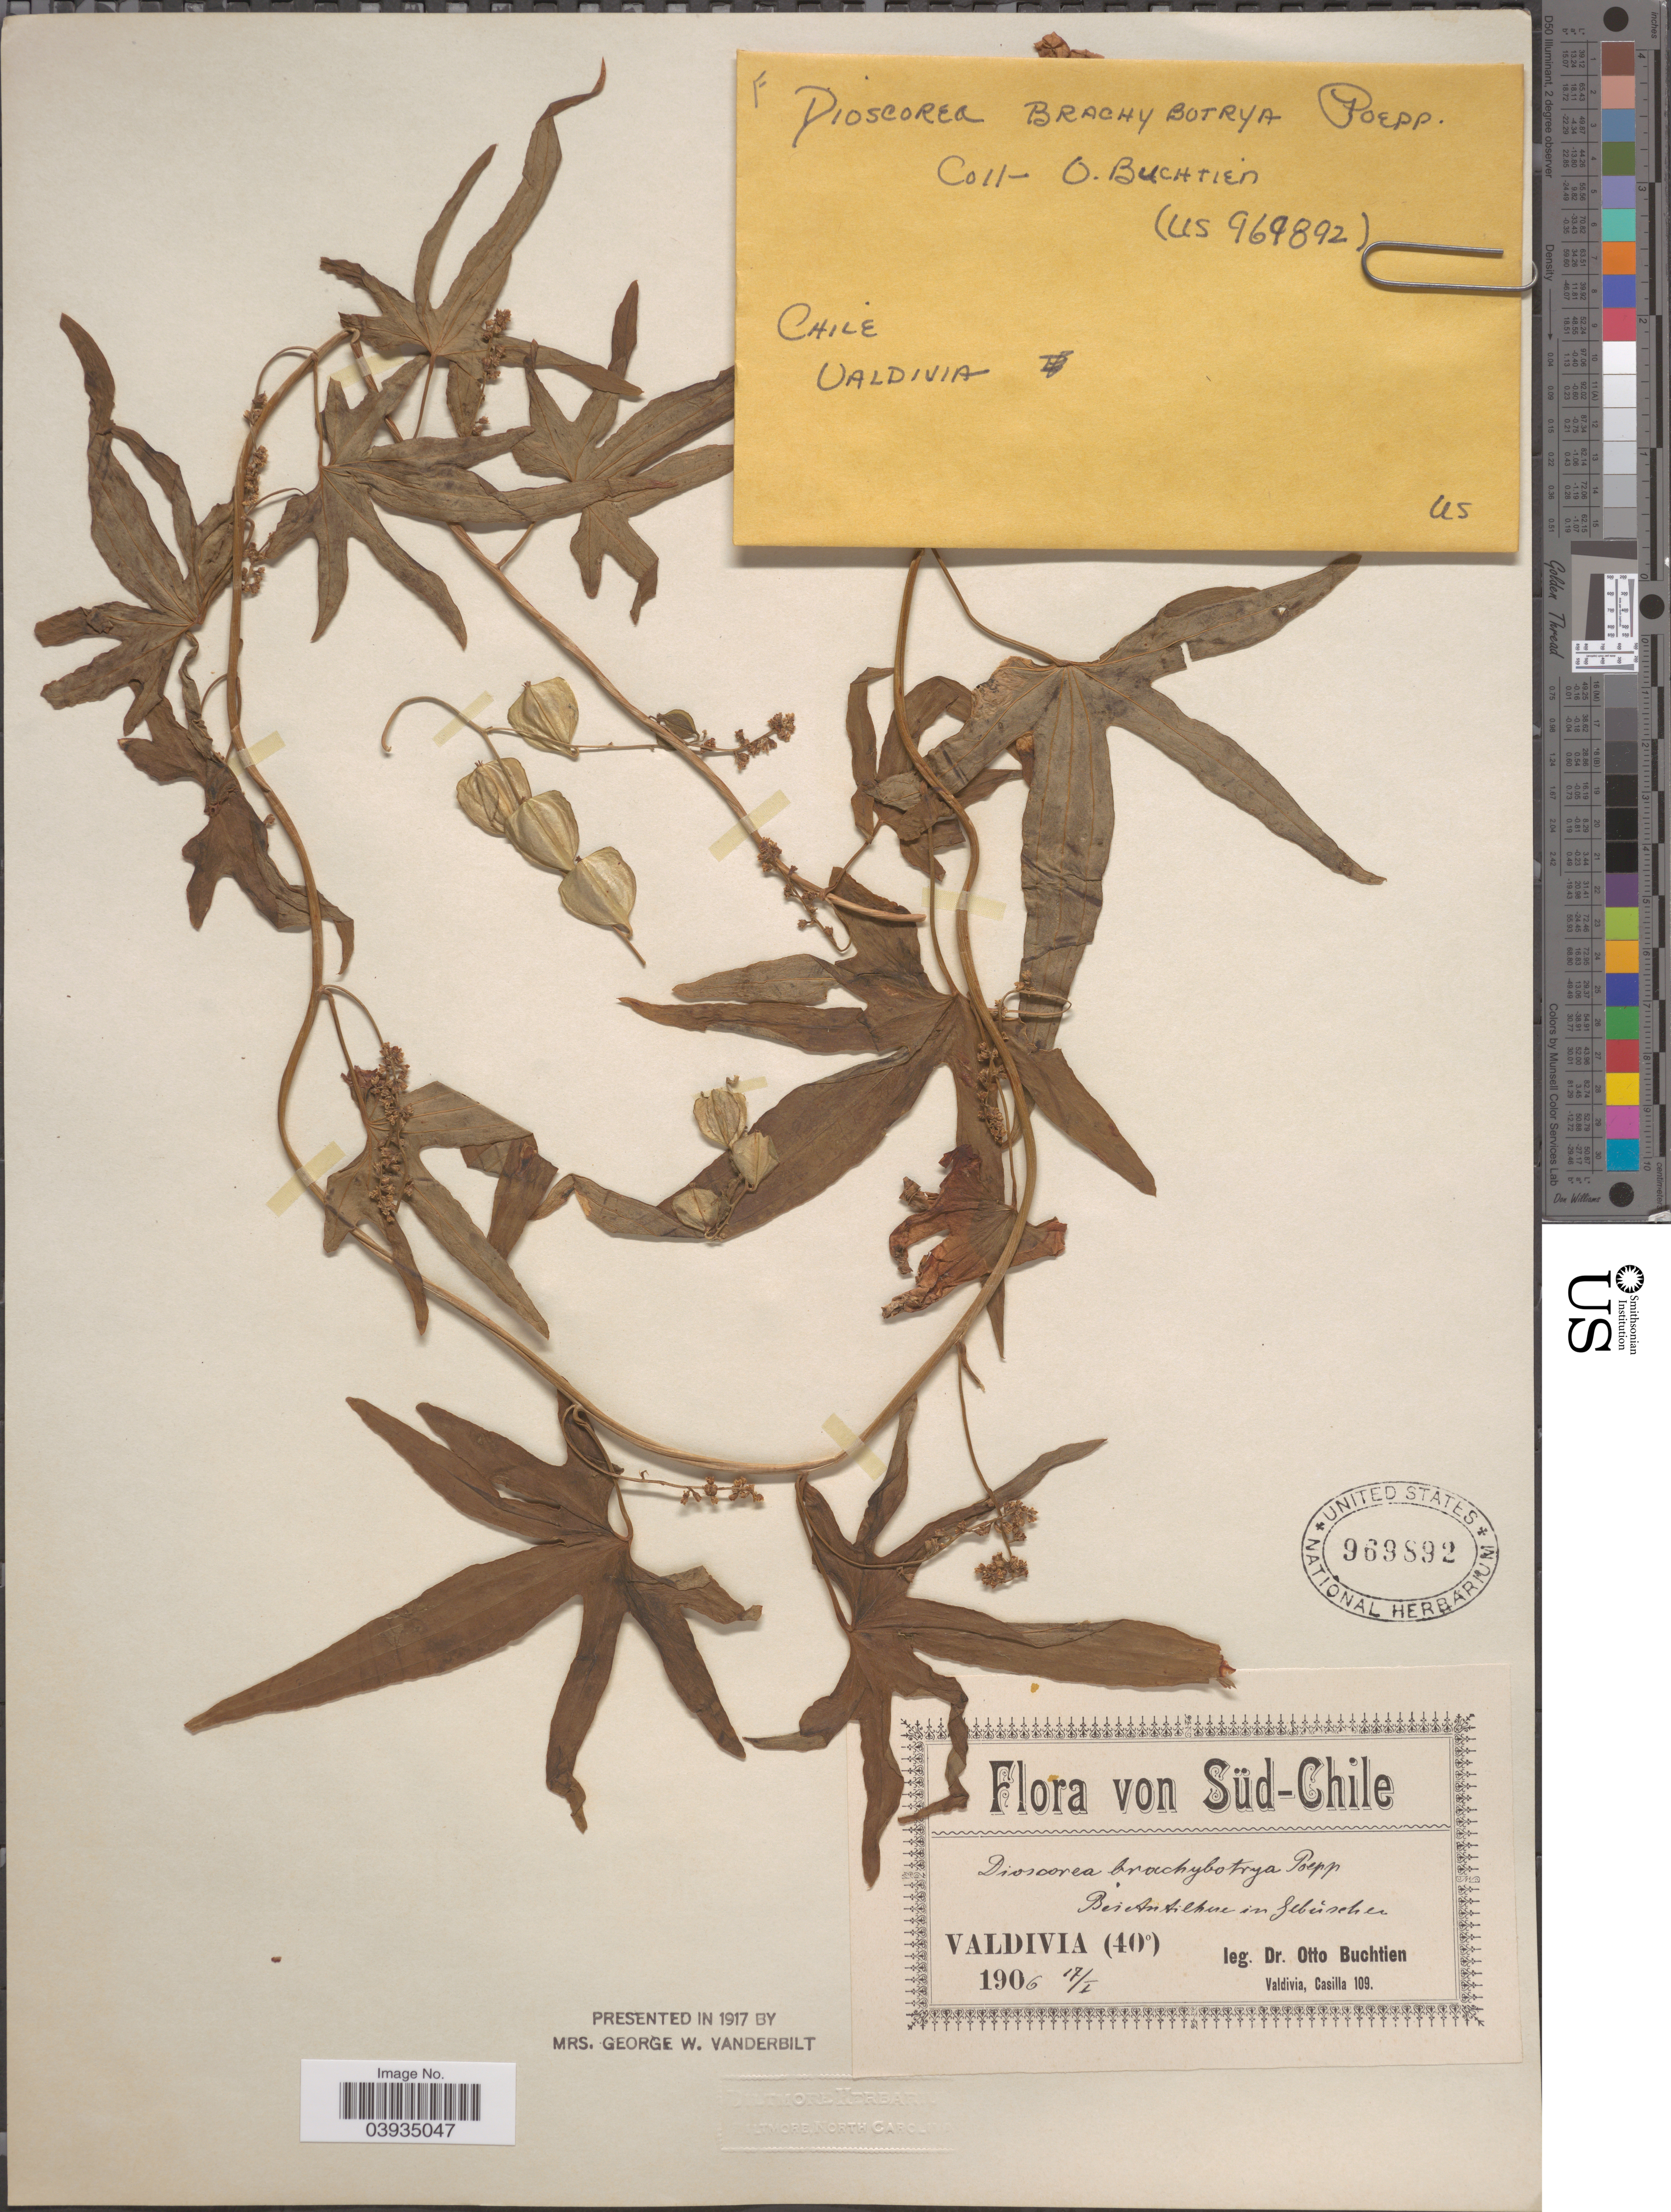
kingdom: Plantae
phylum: Tracheophyta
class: Liliopsida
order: Dioscoreales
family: Dioscoreaceae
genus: Dioscorea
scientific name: Dioscorea brachybotrya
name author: Poepp.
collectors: O. Buchtien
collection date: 1906-02-17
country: Chile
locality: Sud-Chile. Valdivia.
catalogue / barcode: US 969892